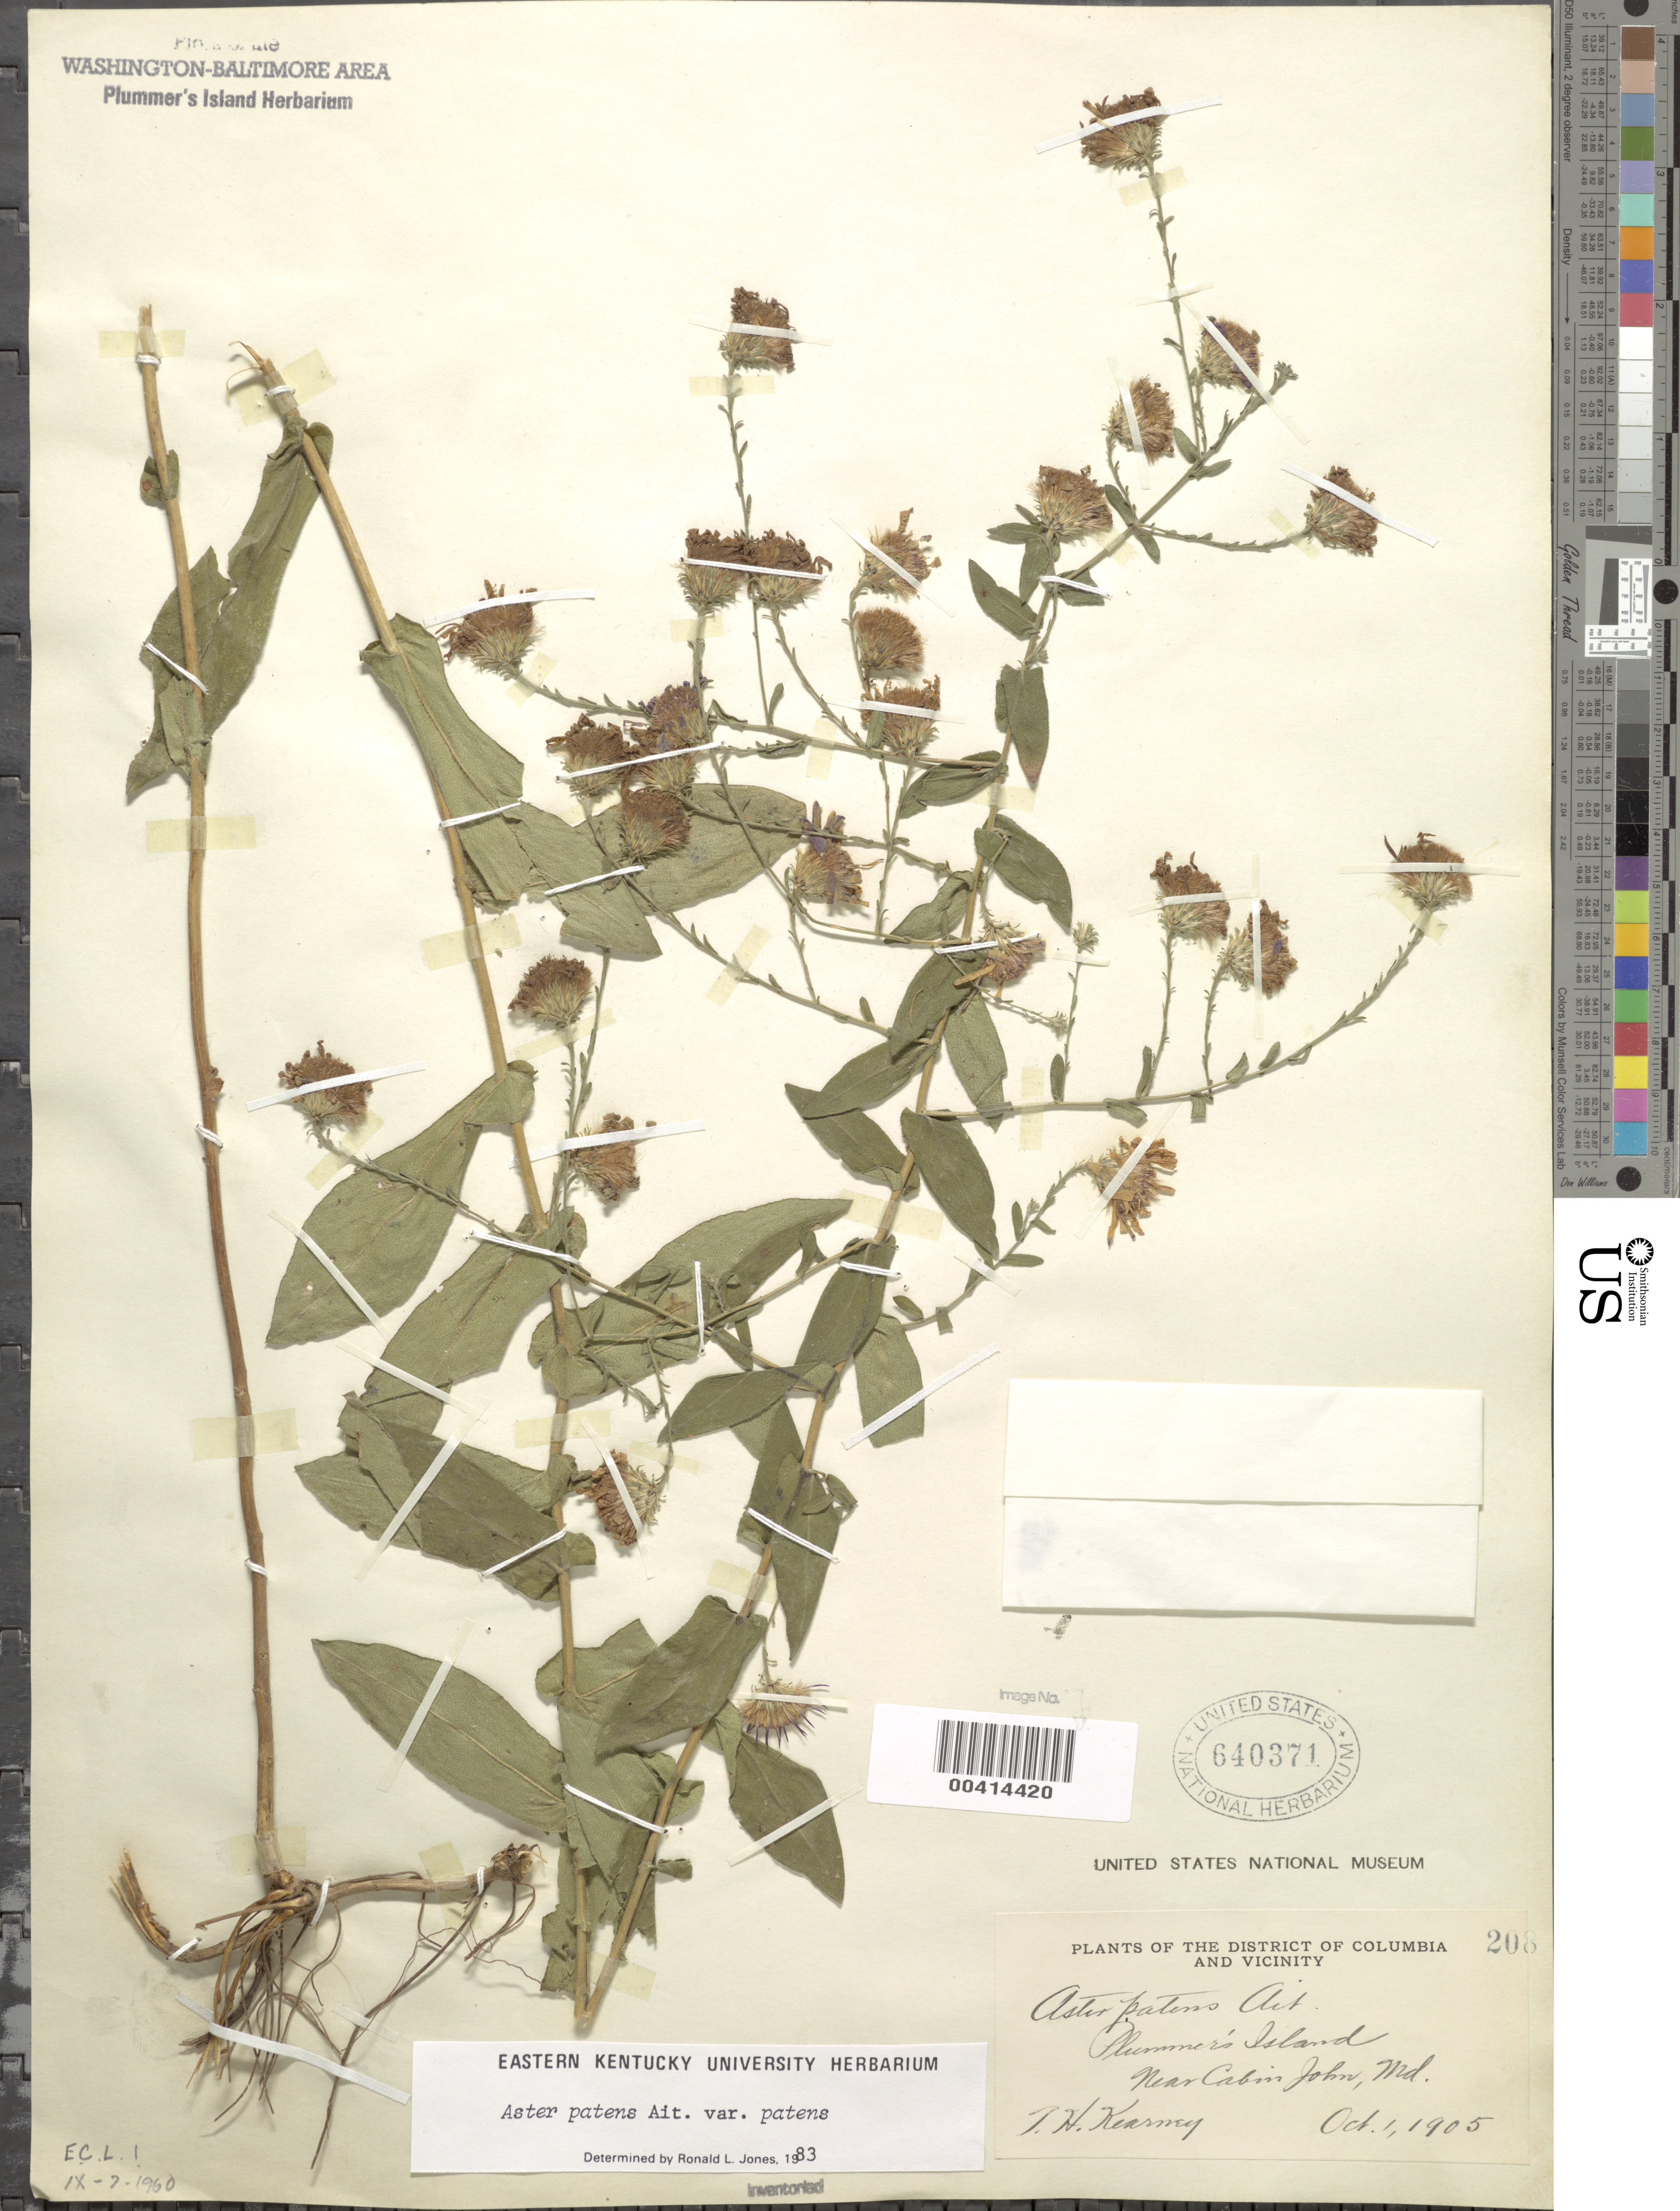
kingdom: Plantae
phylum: Tracheophyta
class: Magnoliopsida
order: Asterales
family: Asteraceae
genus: Symphyotrichum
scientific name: Symphyotrichum patens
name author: (Aiton) G.L. Nesom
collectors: T. H. Kearney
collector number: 208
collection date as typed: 01 Oct 1905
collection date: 1905-10-01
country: United States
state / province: Maryland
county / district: Montgomery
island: Plummers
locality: Plummer's Island C. & O. Canal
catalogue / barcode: US 640371